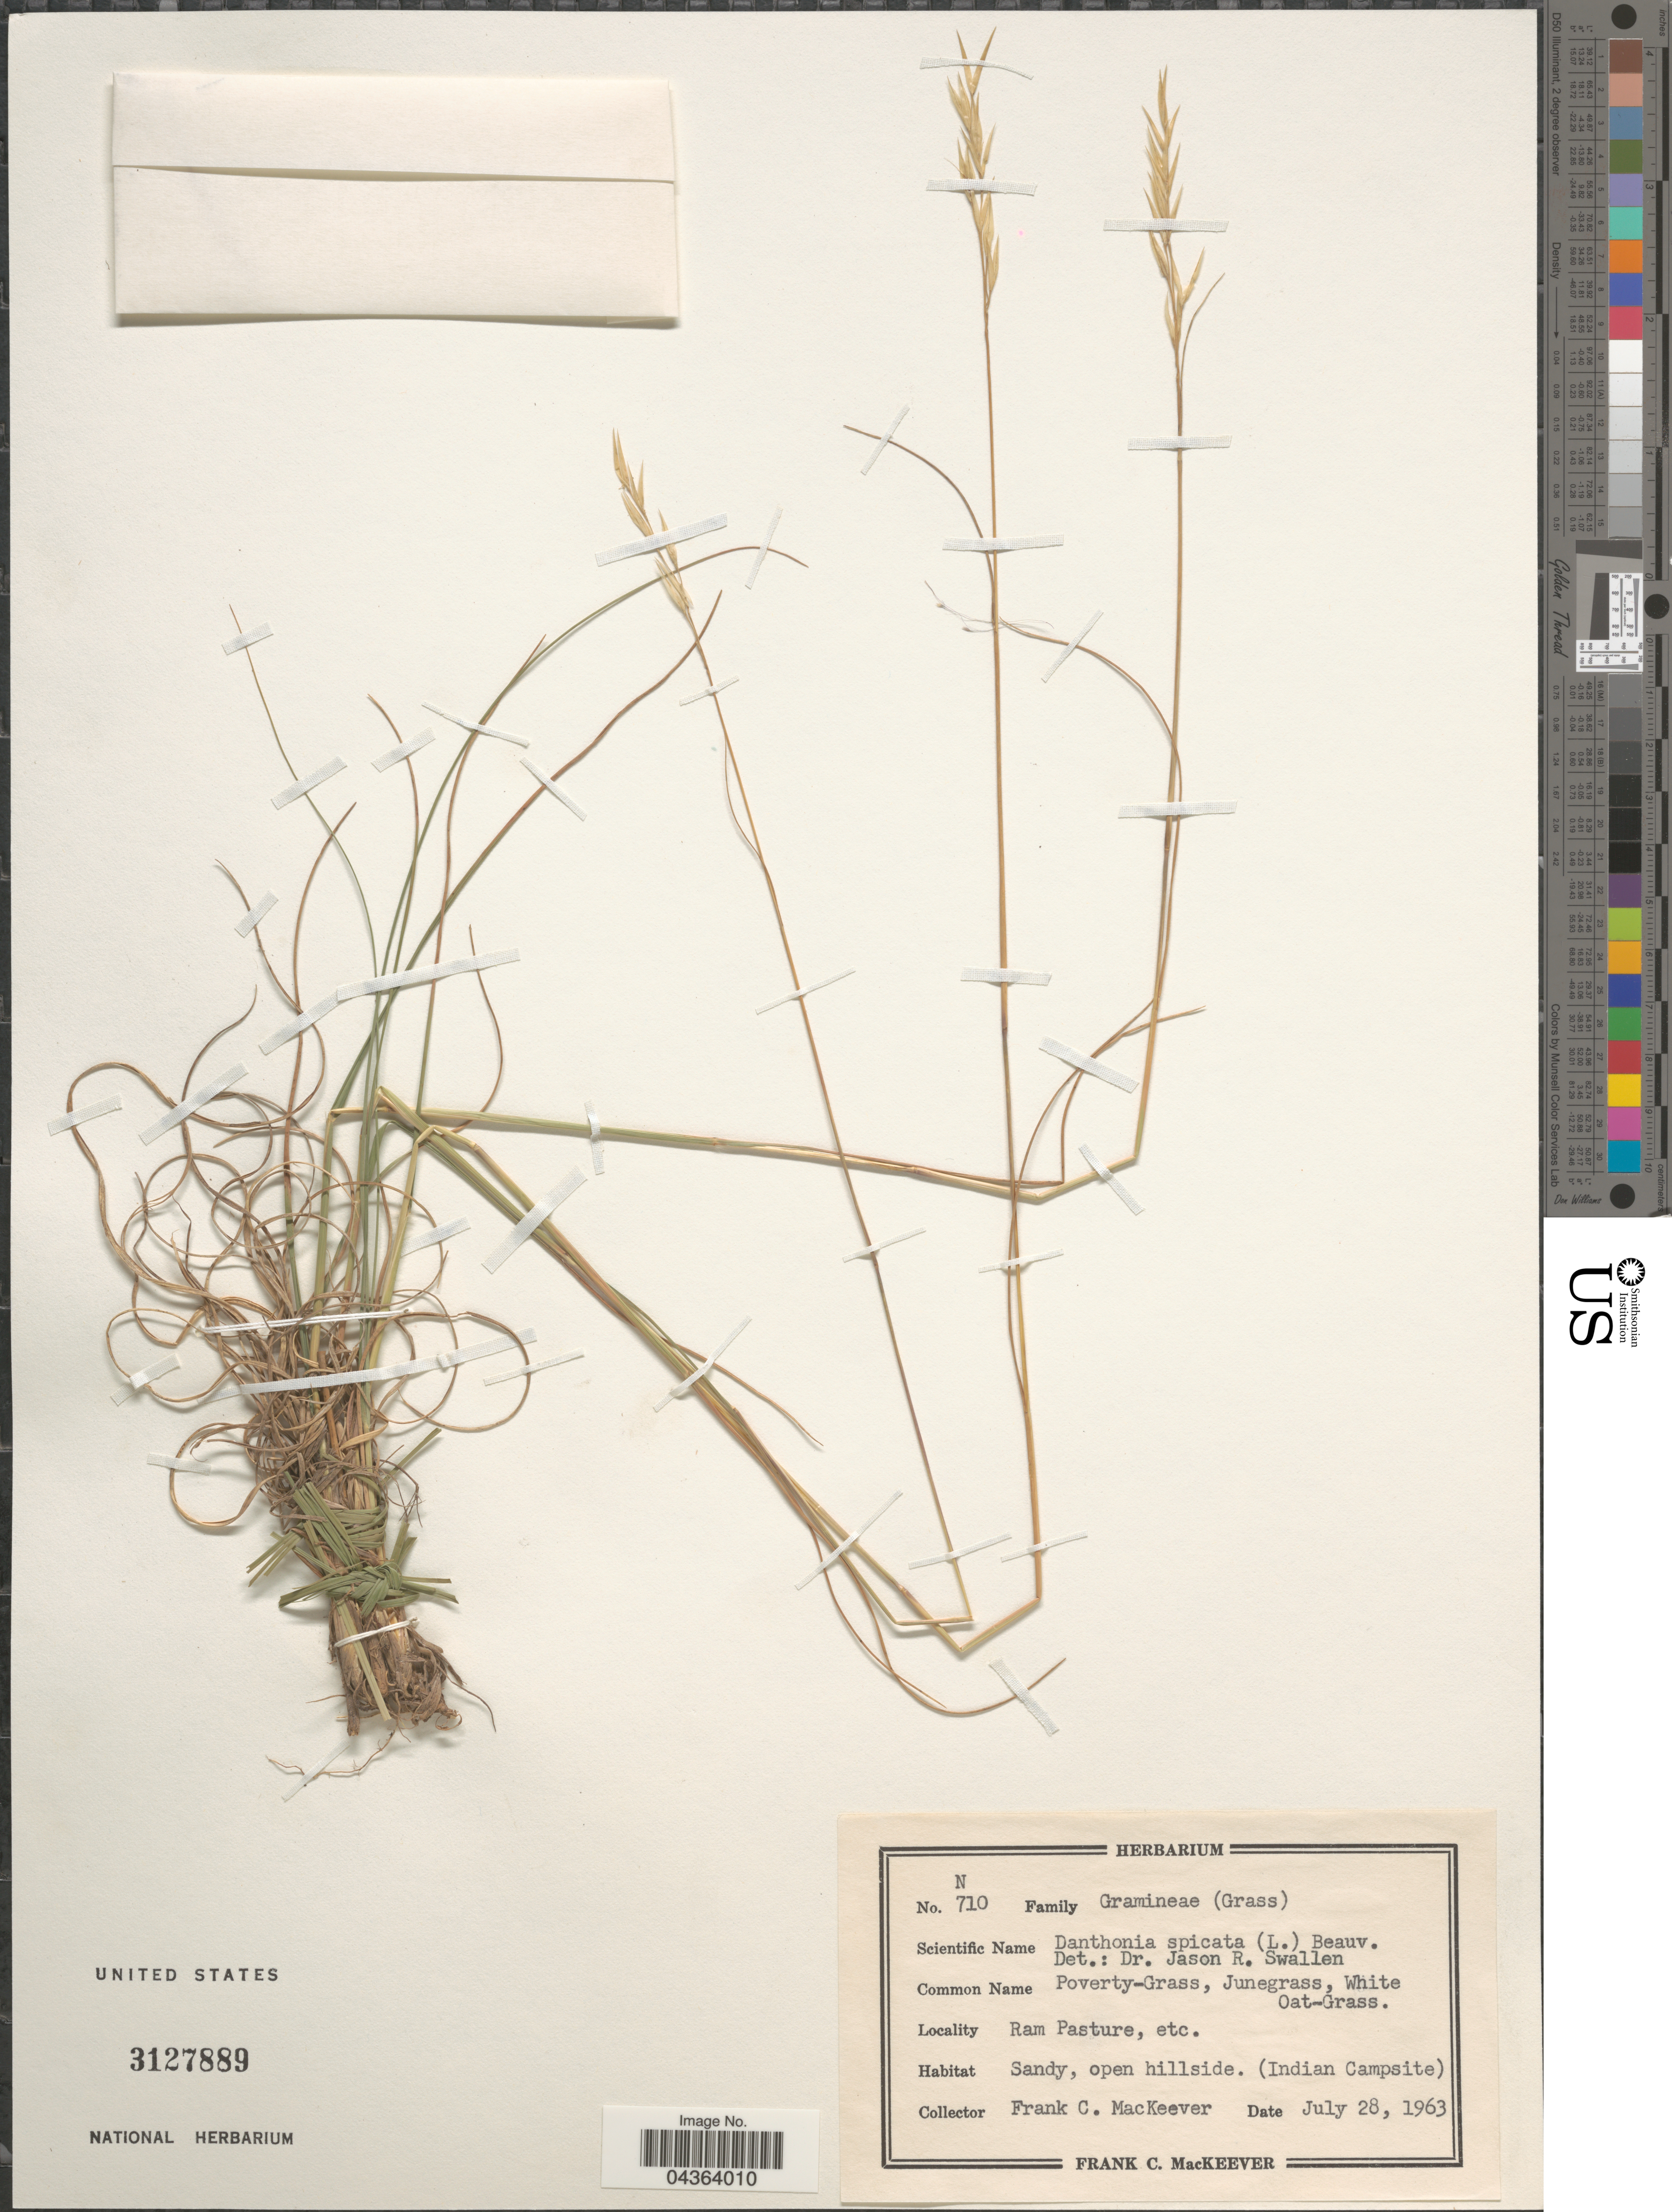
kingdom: Plantae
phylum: Tracheophyta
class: Liliopsida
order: Poales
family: Poaceae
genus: Danthonia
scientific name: Danthonia spicata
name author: (L.) P. Beauv. ex Roem. & Schult.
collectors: F. C. MacKeever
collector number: N710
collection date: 1963-07-28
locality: Ram Pasture, etc. Sandy, open hillside. (Indian Campsite).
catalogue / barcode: US 3127889